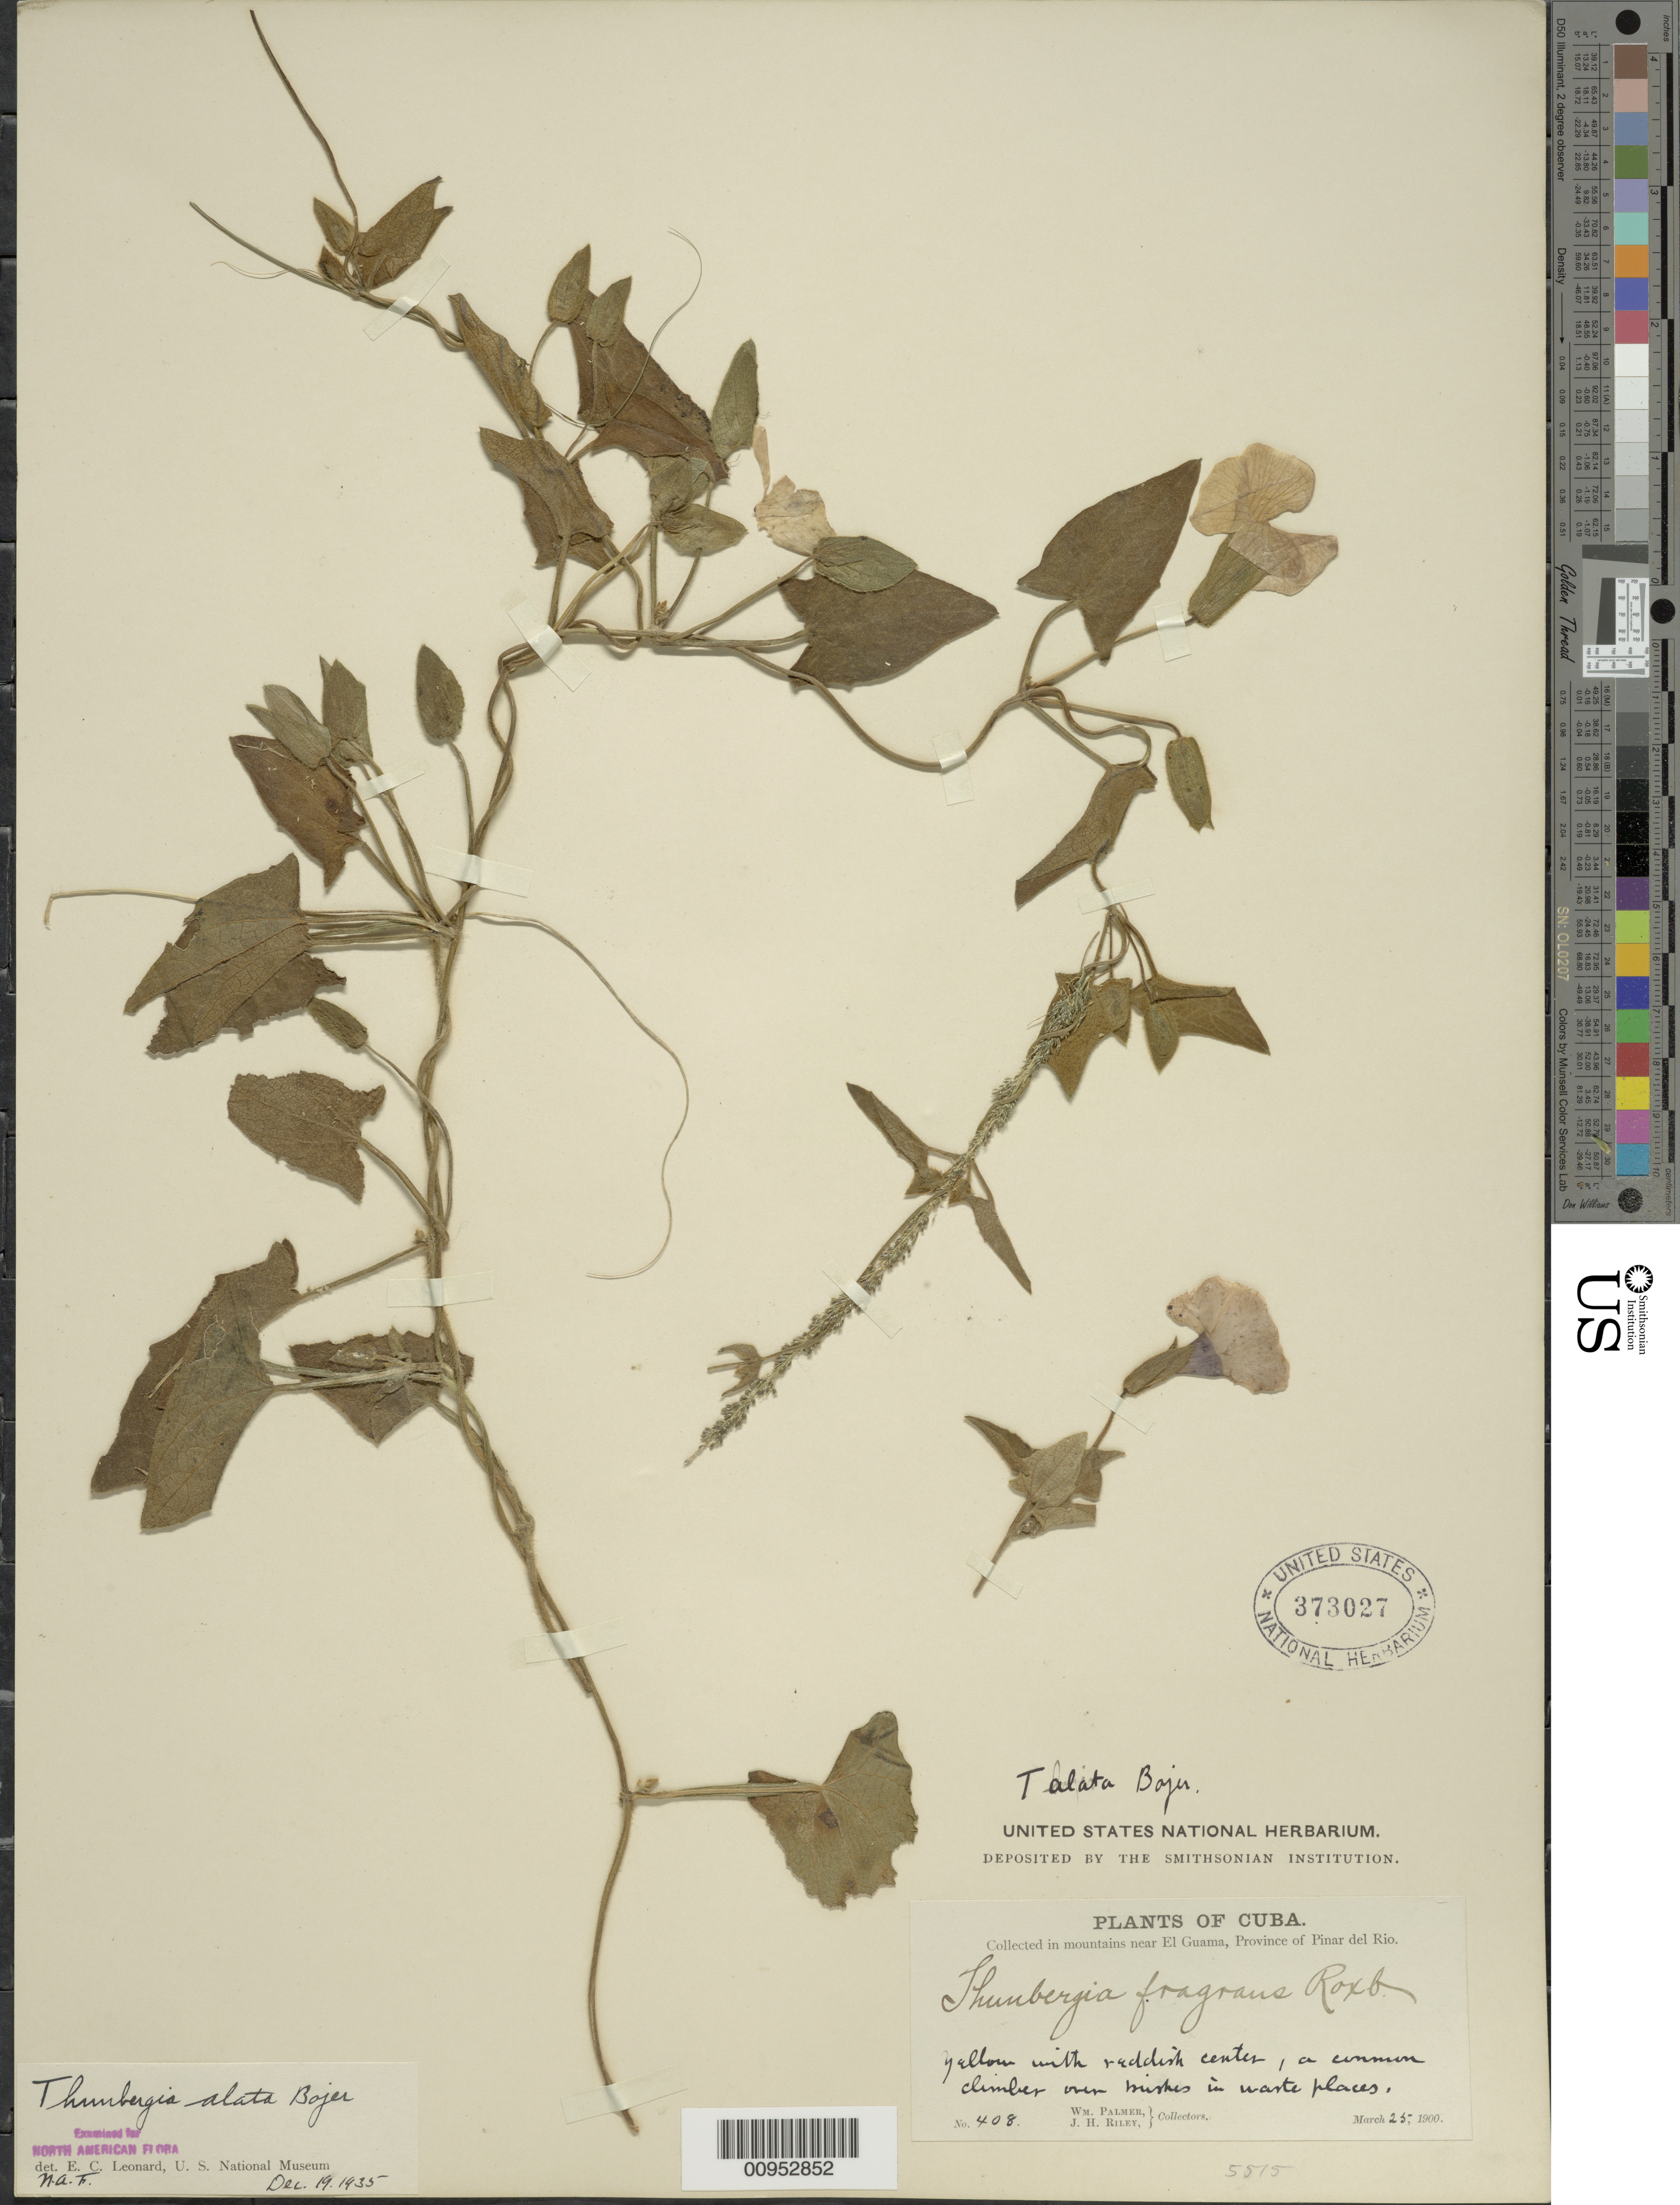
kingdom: Plantae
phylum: Tracheophyta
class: Magnoliopsida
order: Lamiales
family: Acanthaceae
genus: Thunbergia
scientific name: Thunbergia alata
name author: Bojer ex Sims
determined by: Leonard, Emery C., (US)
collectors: W. Palmer & J. H. Riley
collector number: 408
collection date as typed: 25 Mar 1900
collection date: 1900-03-25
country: Cuba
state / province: Pinar del Rio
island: Cuba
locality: Near El Guama, in mountains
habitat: In mountains, climbing over bushes in waste places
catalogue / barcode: US 373027